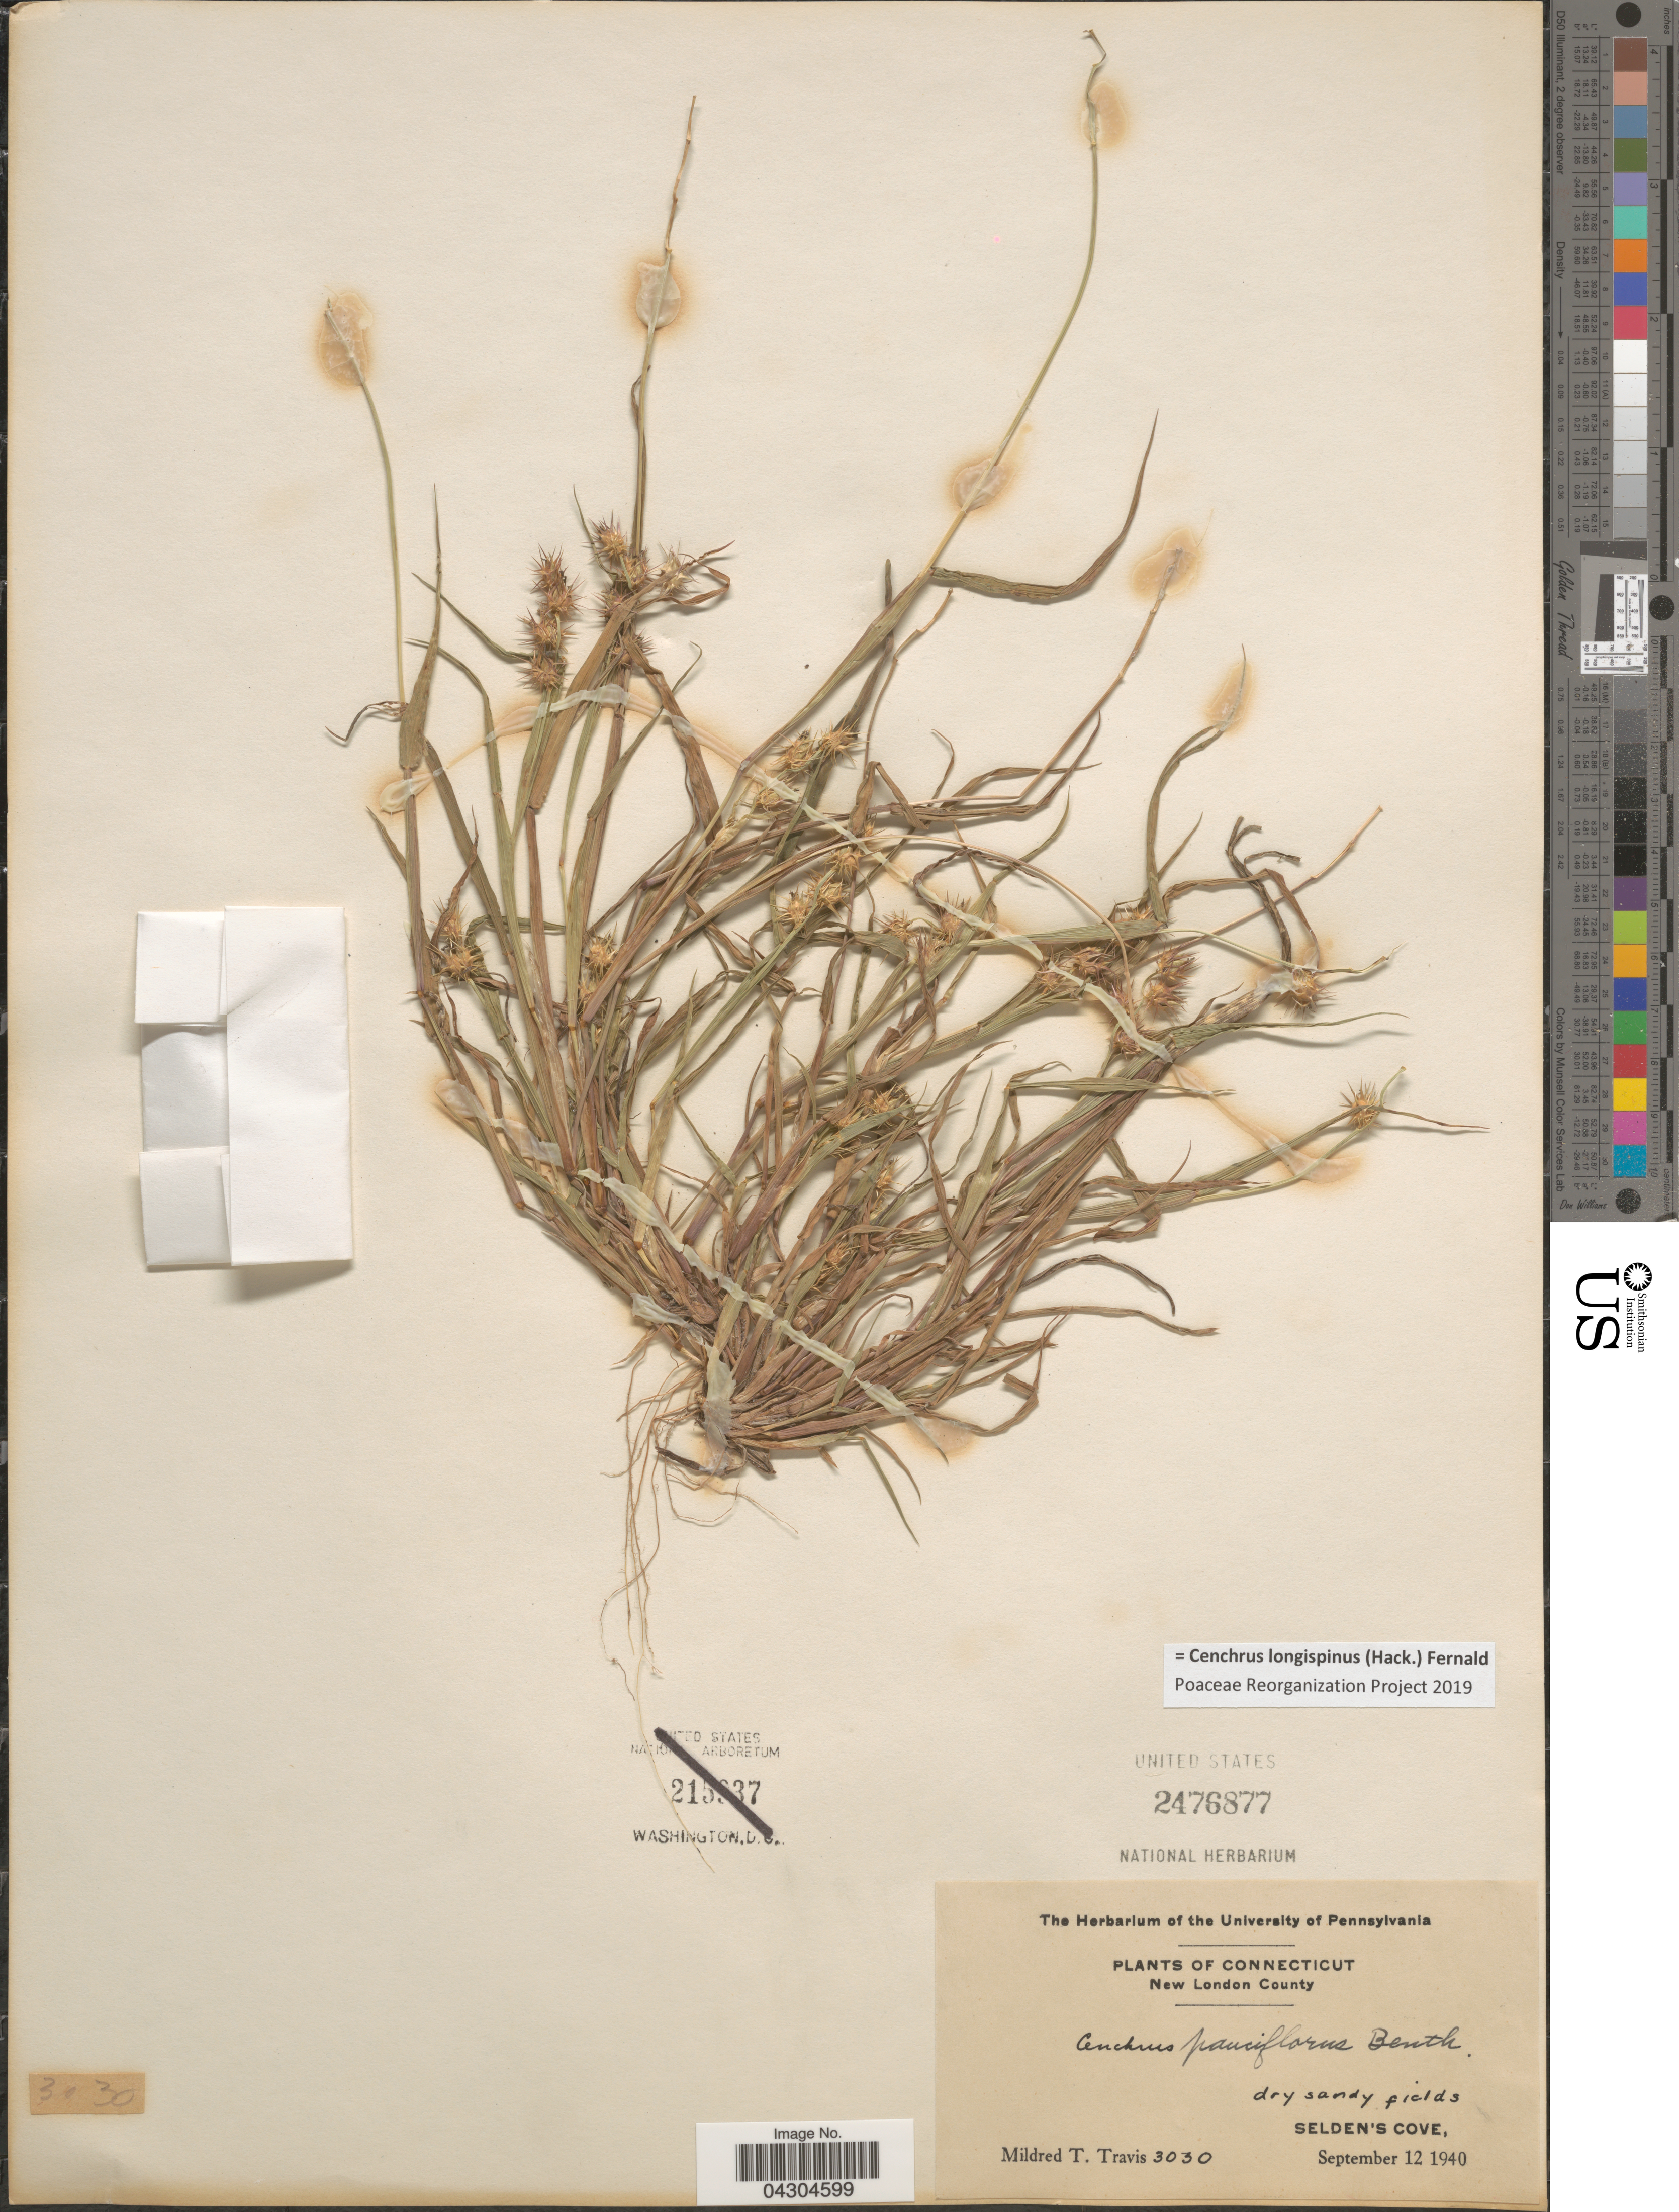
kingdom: Plantae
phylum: Tracheophyta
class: Liliopsida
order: Poales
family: Poaceae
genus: Cenchrus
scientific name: Cenchrus longispinus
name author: (Hack.) Fernald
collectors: M. Travis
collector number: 3030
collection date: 1940-09-12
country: United States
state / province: Connecticut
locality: New London County. Dry sandy fields Selden's Cove.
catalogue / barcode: US 2476877